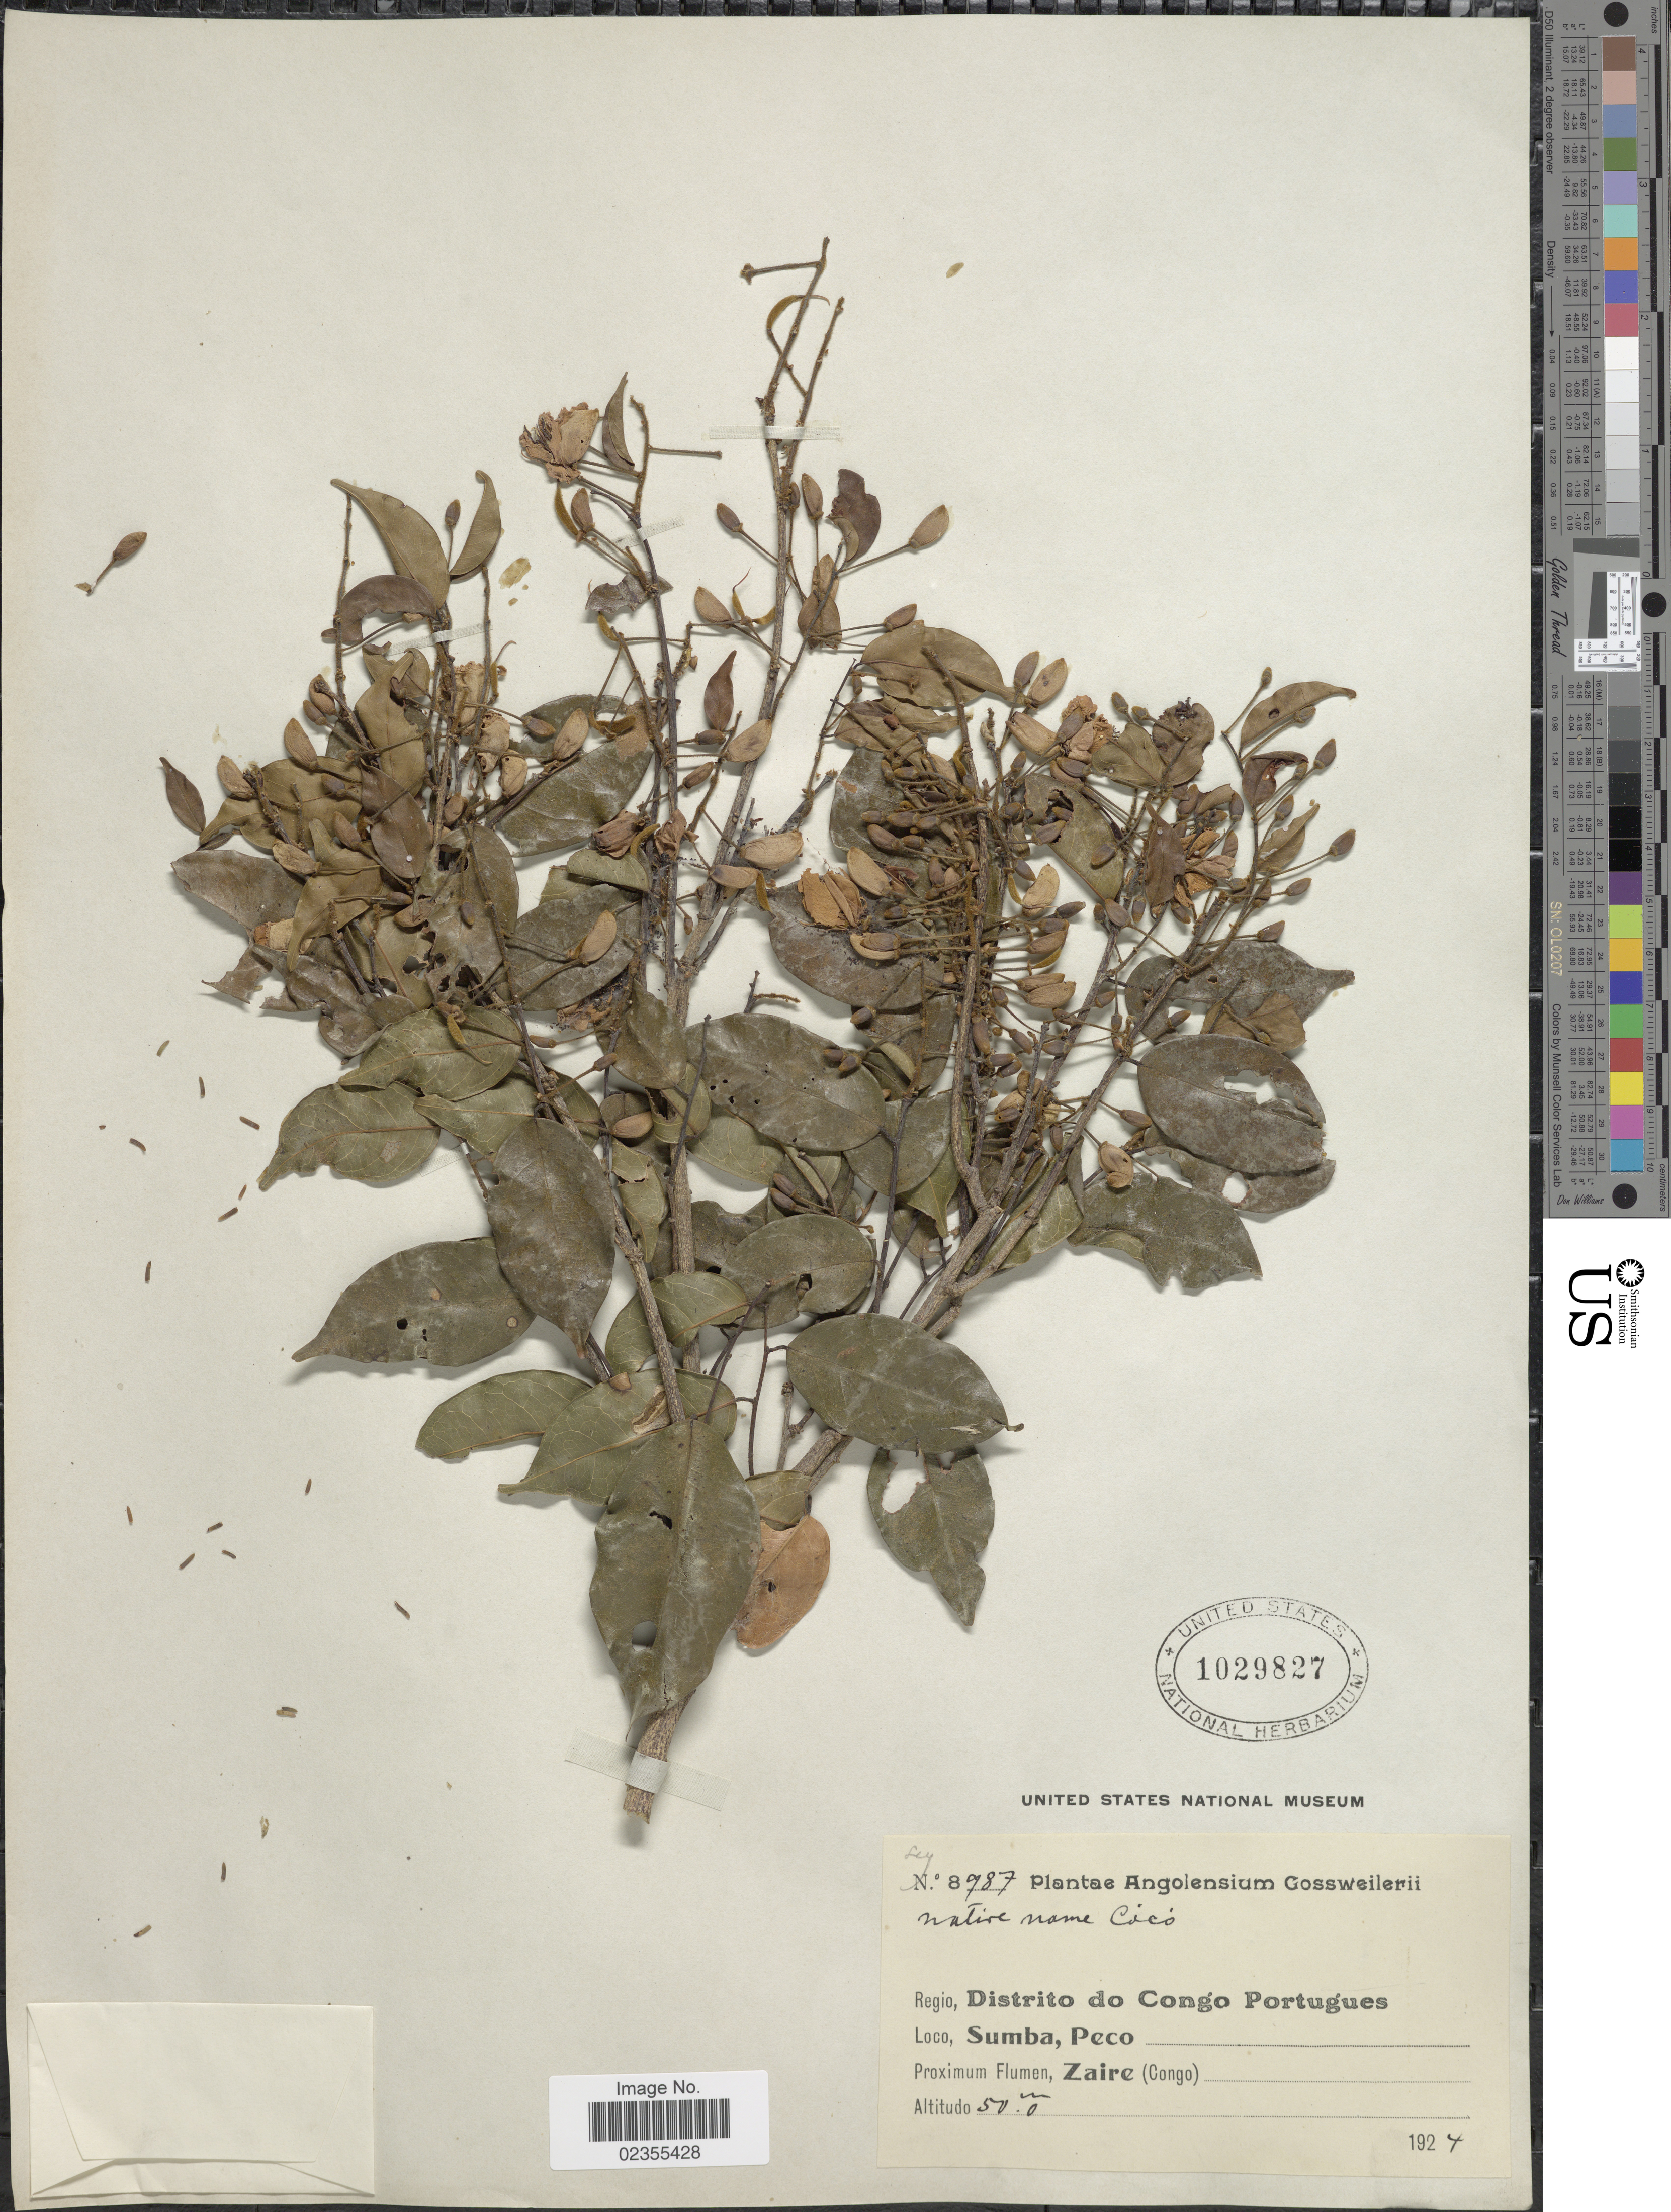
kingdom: Plantae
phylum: Tracheophyta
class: Magnoliopsida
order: Fabales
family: Fabaceae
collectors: -. Gossweiler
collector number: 8987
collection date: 1924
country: Angola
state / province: Zaire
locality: Regio, Distrito do Congo Portugues, Sumba, Peco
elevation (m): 50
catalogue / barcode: US 1029827